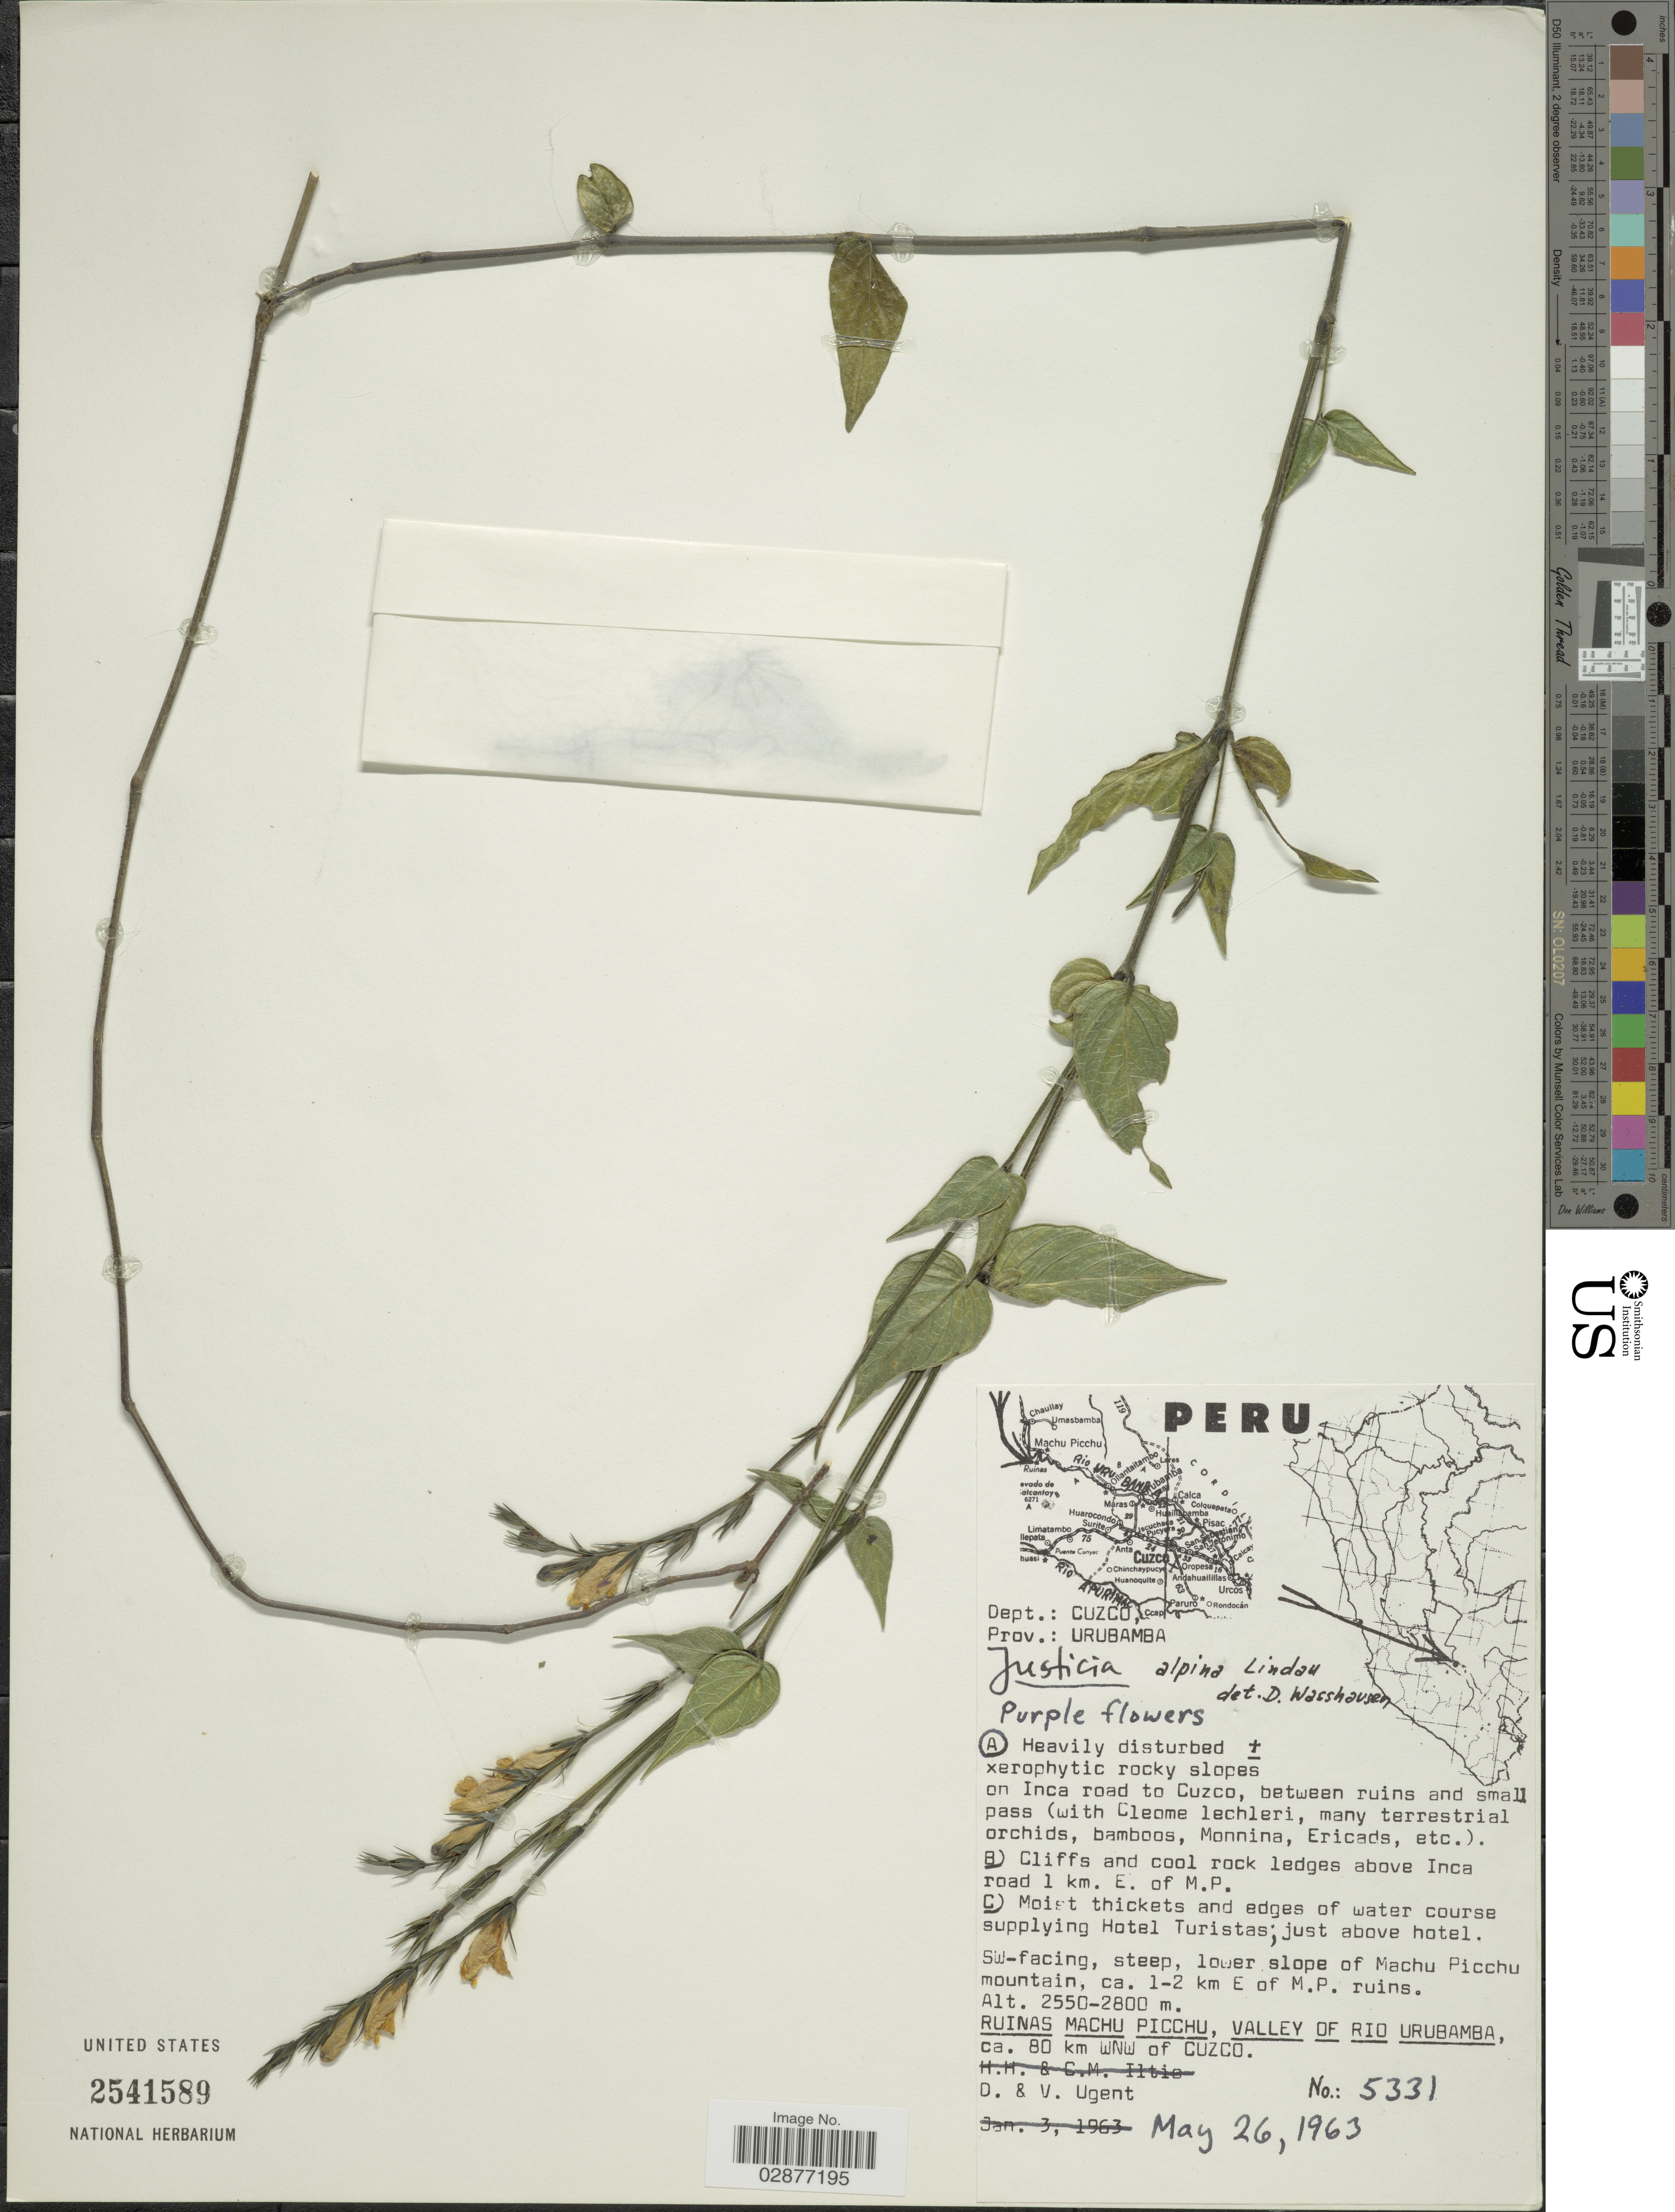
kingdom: Plantae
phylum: Tracheophyta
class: Magnoliopsida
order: Lamiales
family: Acanthaceae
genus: Justicia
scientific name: Justicia alpina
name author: Lindau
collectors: D. Ugent & V. Ugent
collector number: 5331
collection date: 1963-05-26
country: Peru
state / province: Cusco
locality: Dept.: Cuzco. Prov.: Urubamba. Ruinas Machu Picchu, valley of Rio Urubamba, ca. 80 km WNW of Cuzco. On Inca road to Cuzco, between ruins and small pass.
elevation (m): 2550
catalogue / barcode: US 2541589